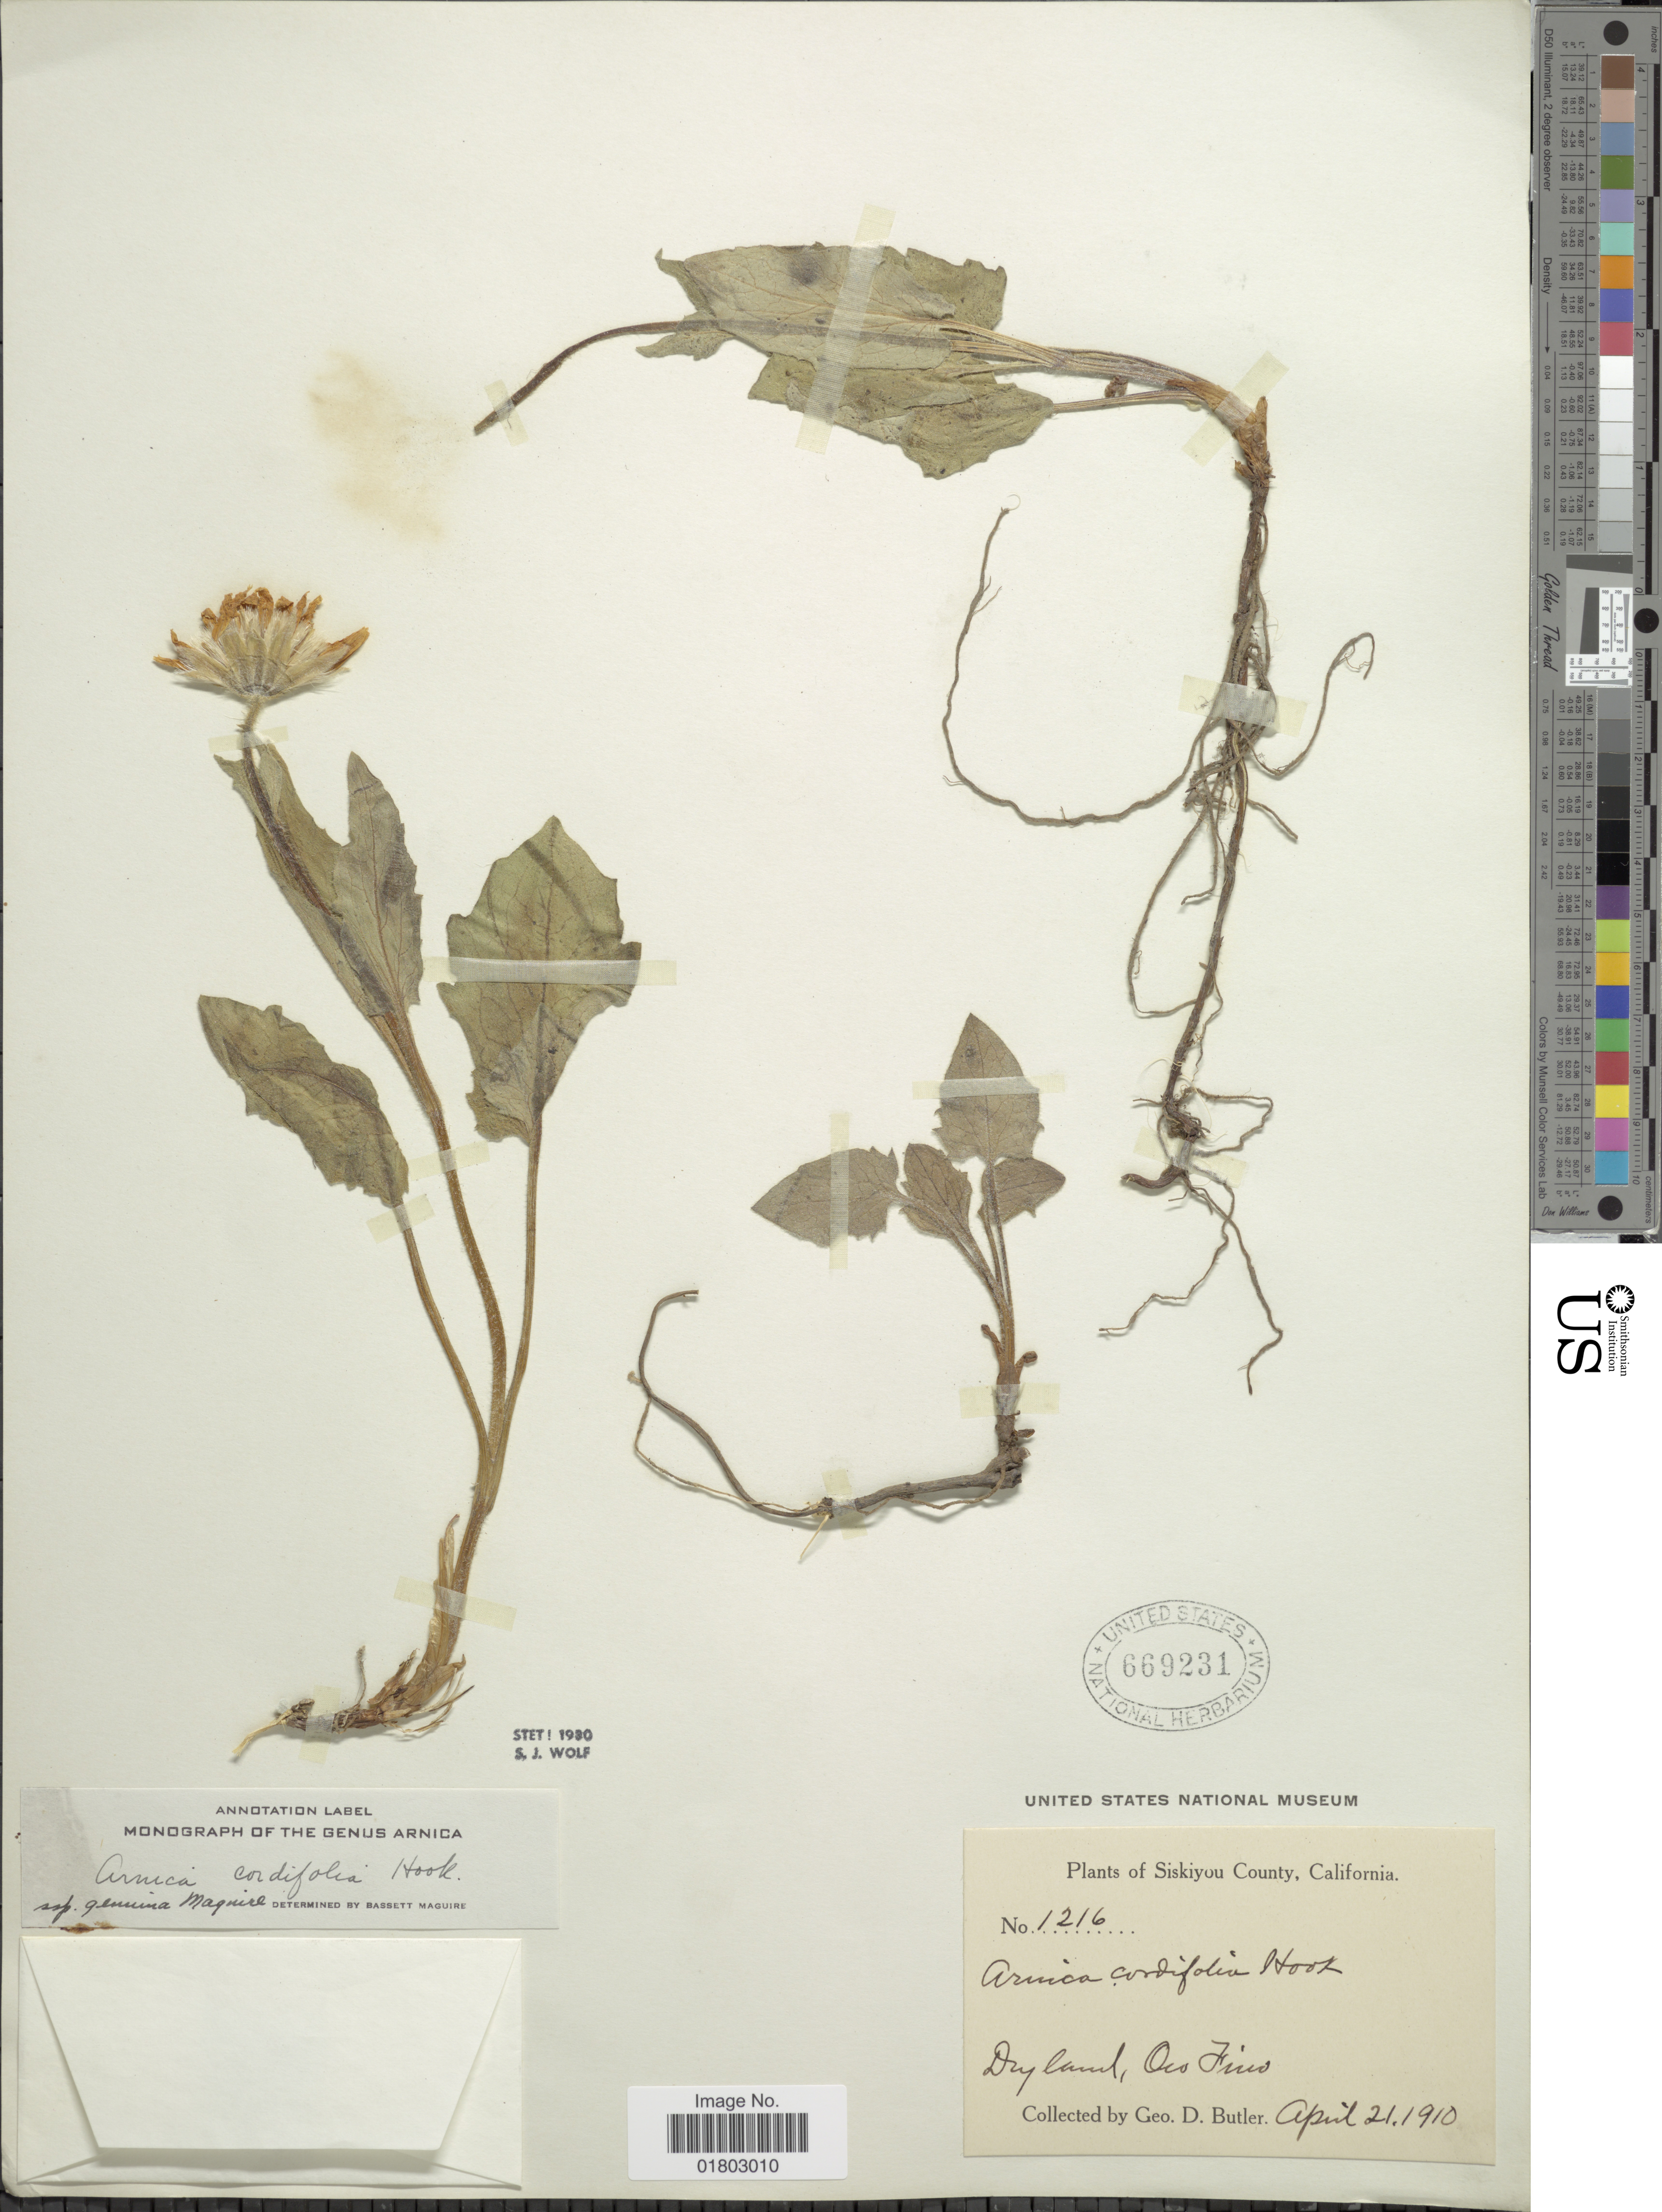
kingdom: Plantae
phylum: Tracheophyta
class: Magnoliopsida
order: Asterales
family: Asteraceae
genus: Arnica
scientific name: Arnica cordifolia subsp. genuina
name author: Maguire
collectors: G. D. Butler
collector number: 1216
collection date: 1910-04-21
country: United States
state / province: California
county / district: Siskiyou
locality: Siskiyou County, Dry land, Oro Fino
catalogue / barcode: US 669231